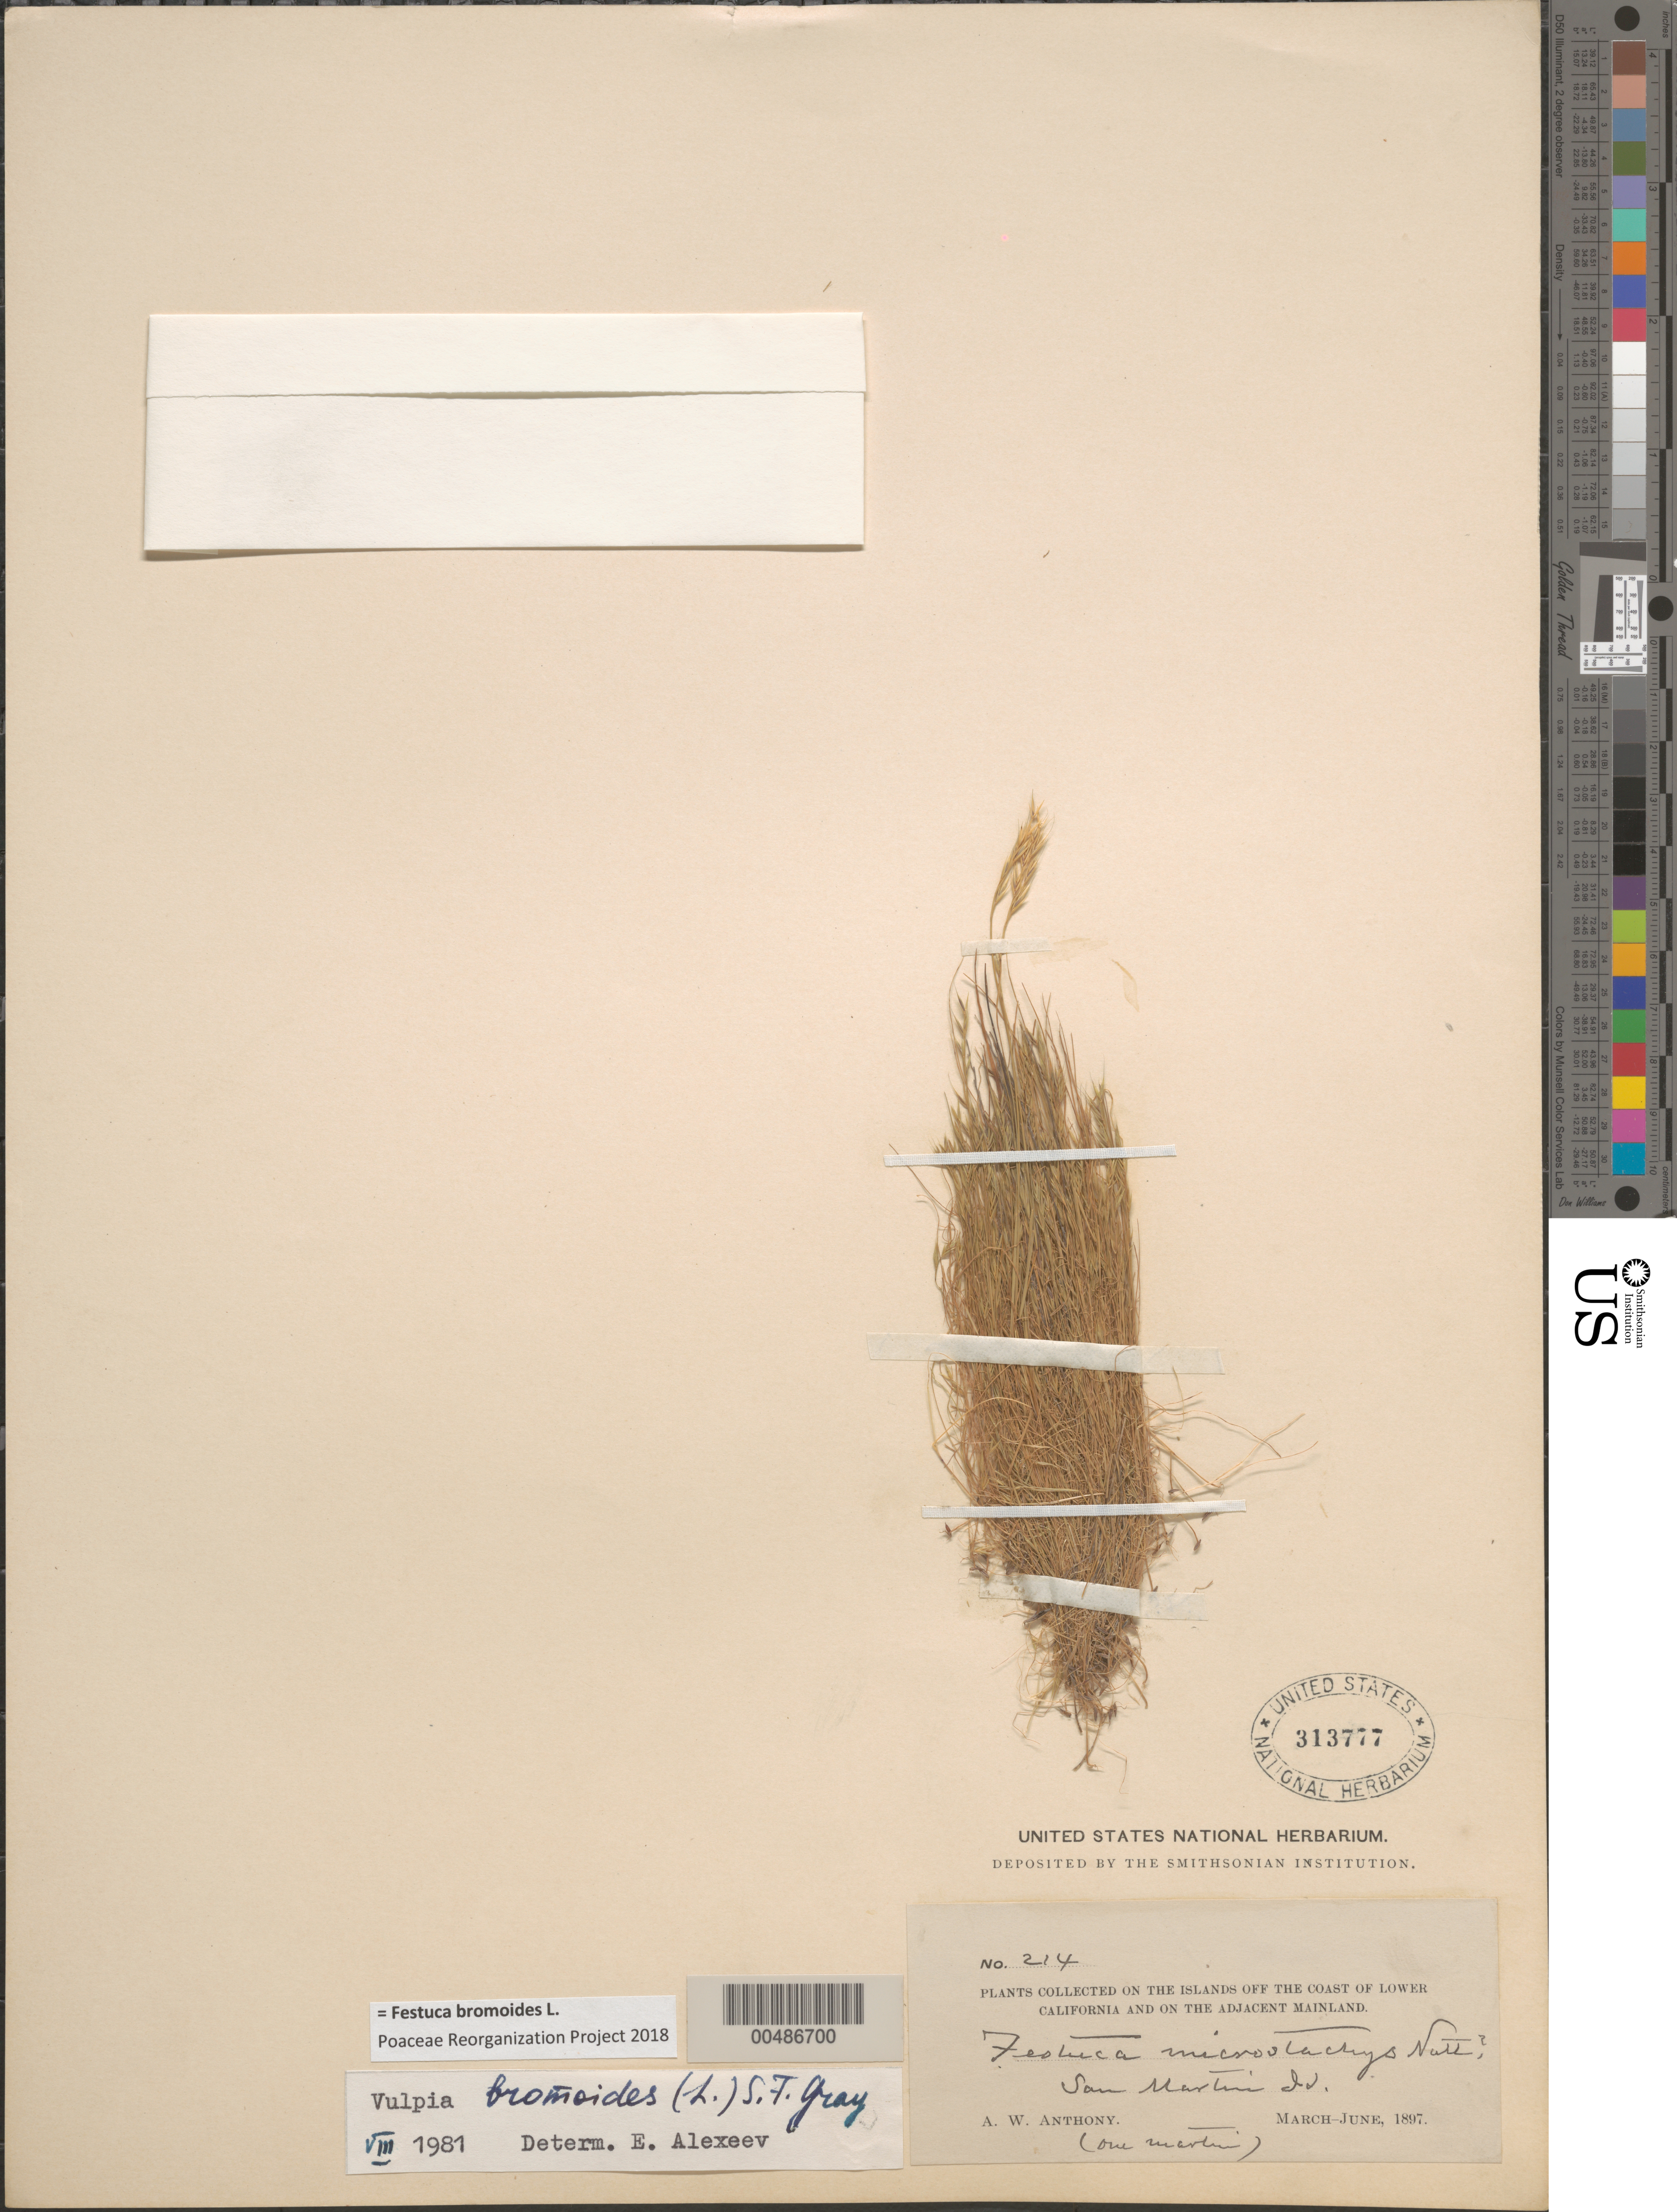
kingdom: Plantae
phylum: Tracheophyta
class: Liliopsida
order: Poales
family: Poaceae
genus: Festuca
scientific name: Festuca bromoides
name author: L.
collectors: A. W. Anthony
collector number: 214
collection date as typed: Mar 1897 to Jun 1897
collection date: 1897-03/1897-06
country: Mexico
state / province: Baja California Norte / Baja California Sur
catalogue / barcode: US 313777